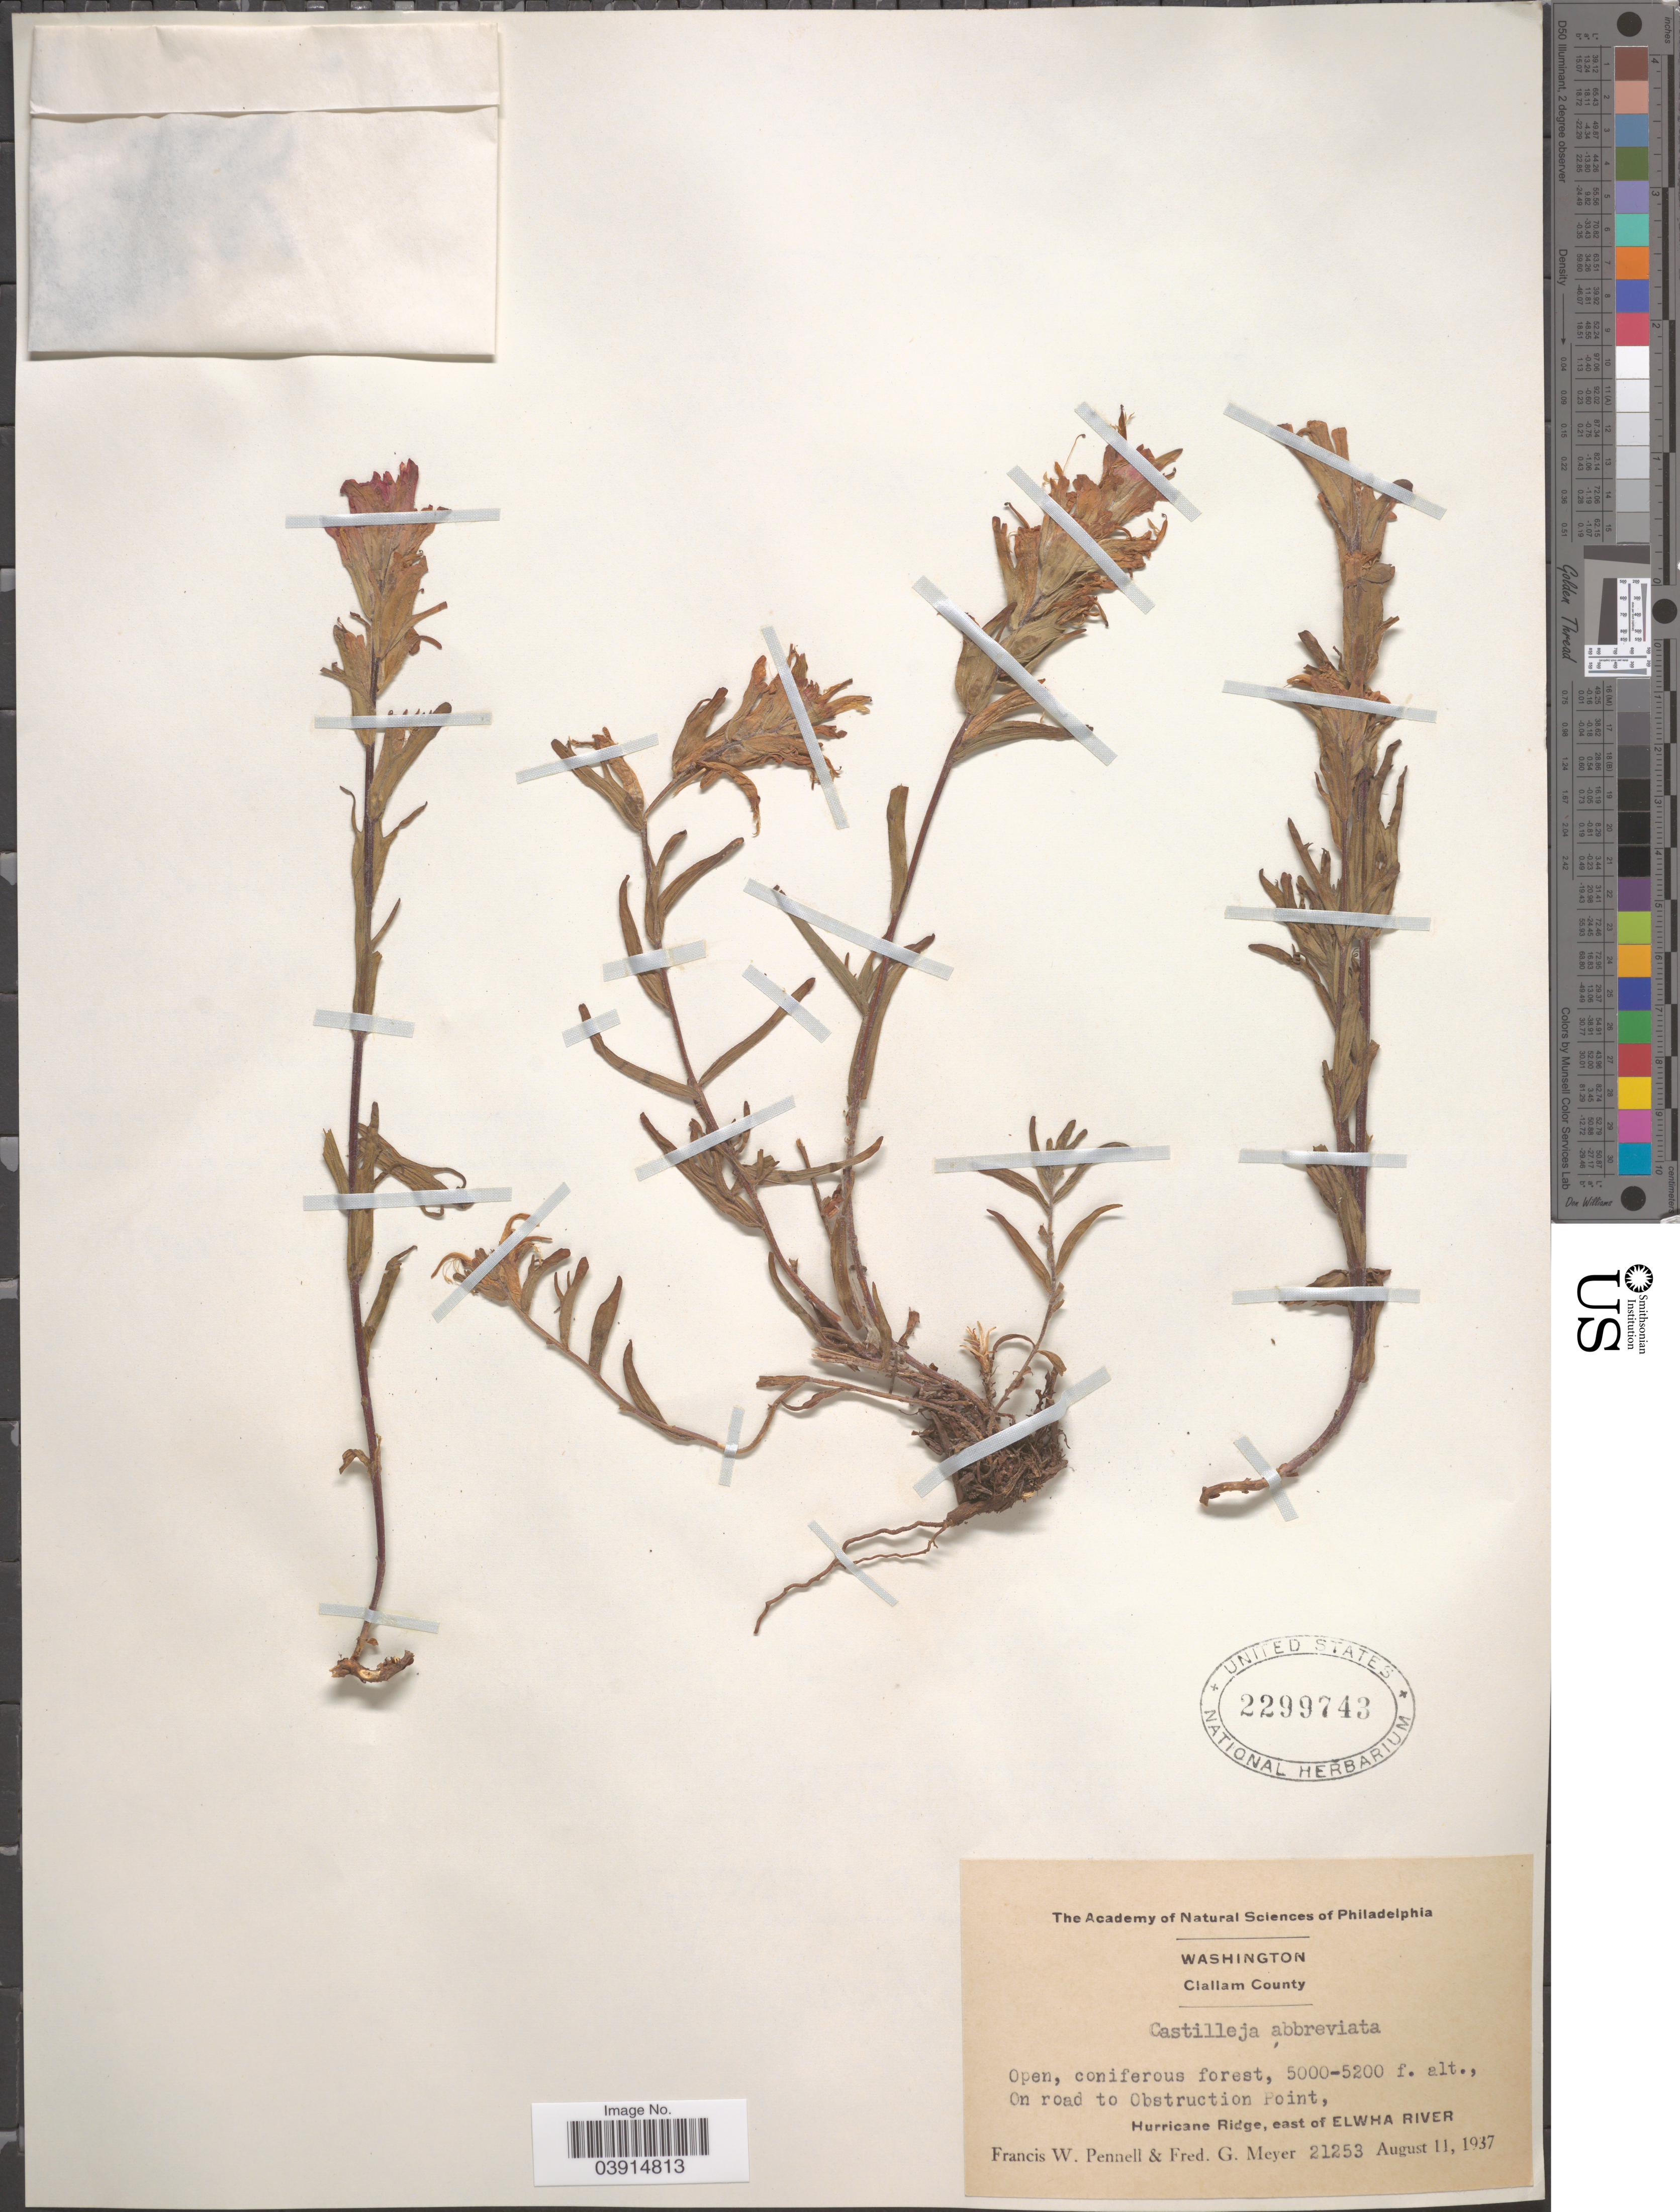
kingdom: Plantae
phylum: Tracheophyta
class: Magnoliopsida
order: Lamiales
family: Orobanchaceae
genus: Castilleja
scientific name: Castilleja sp.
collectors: F. W. Pennell & F. G. Meyer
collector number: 21253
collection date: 1937-08-11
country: United States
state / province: Washington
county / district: Clallam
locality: Clallam County. On road to Obstruction Point, Hurricane Ridge, east of Elwha River.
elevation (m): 1524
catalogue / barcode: US 2299743